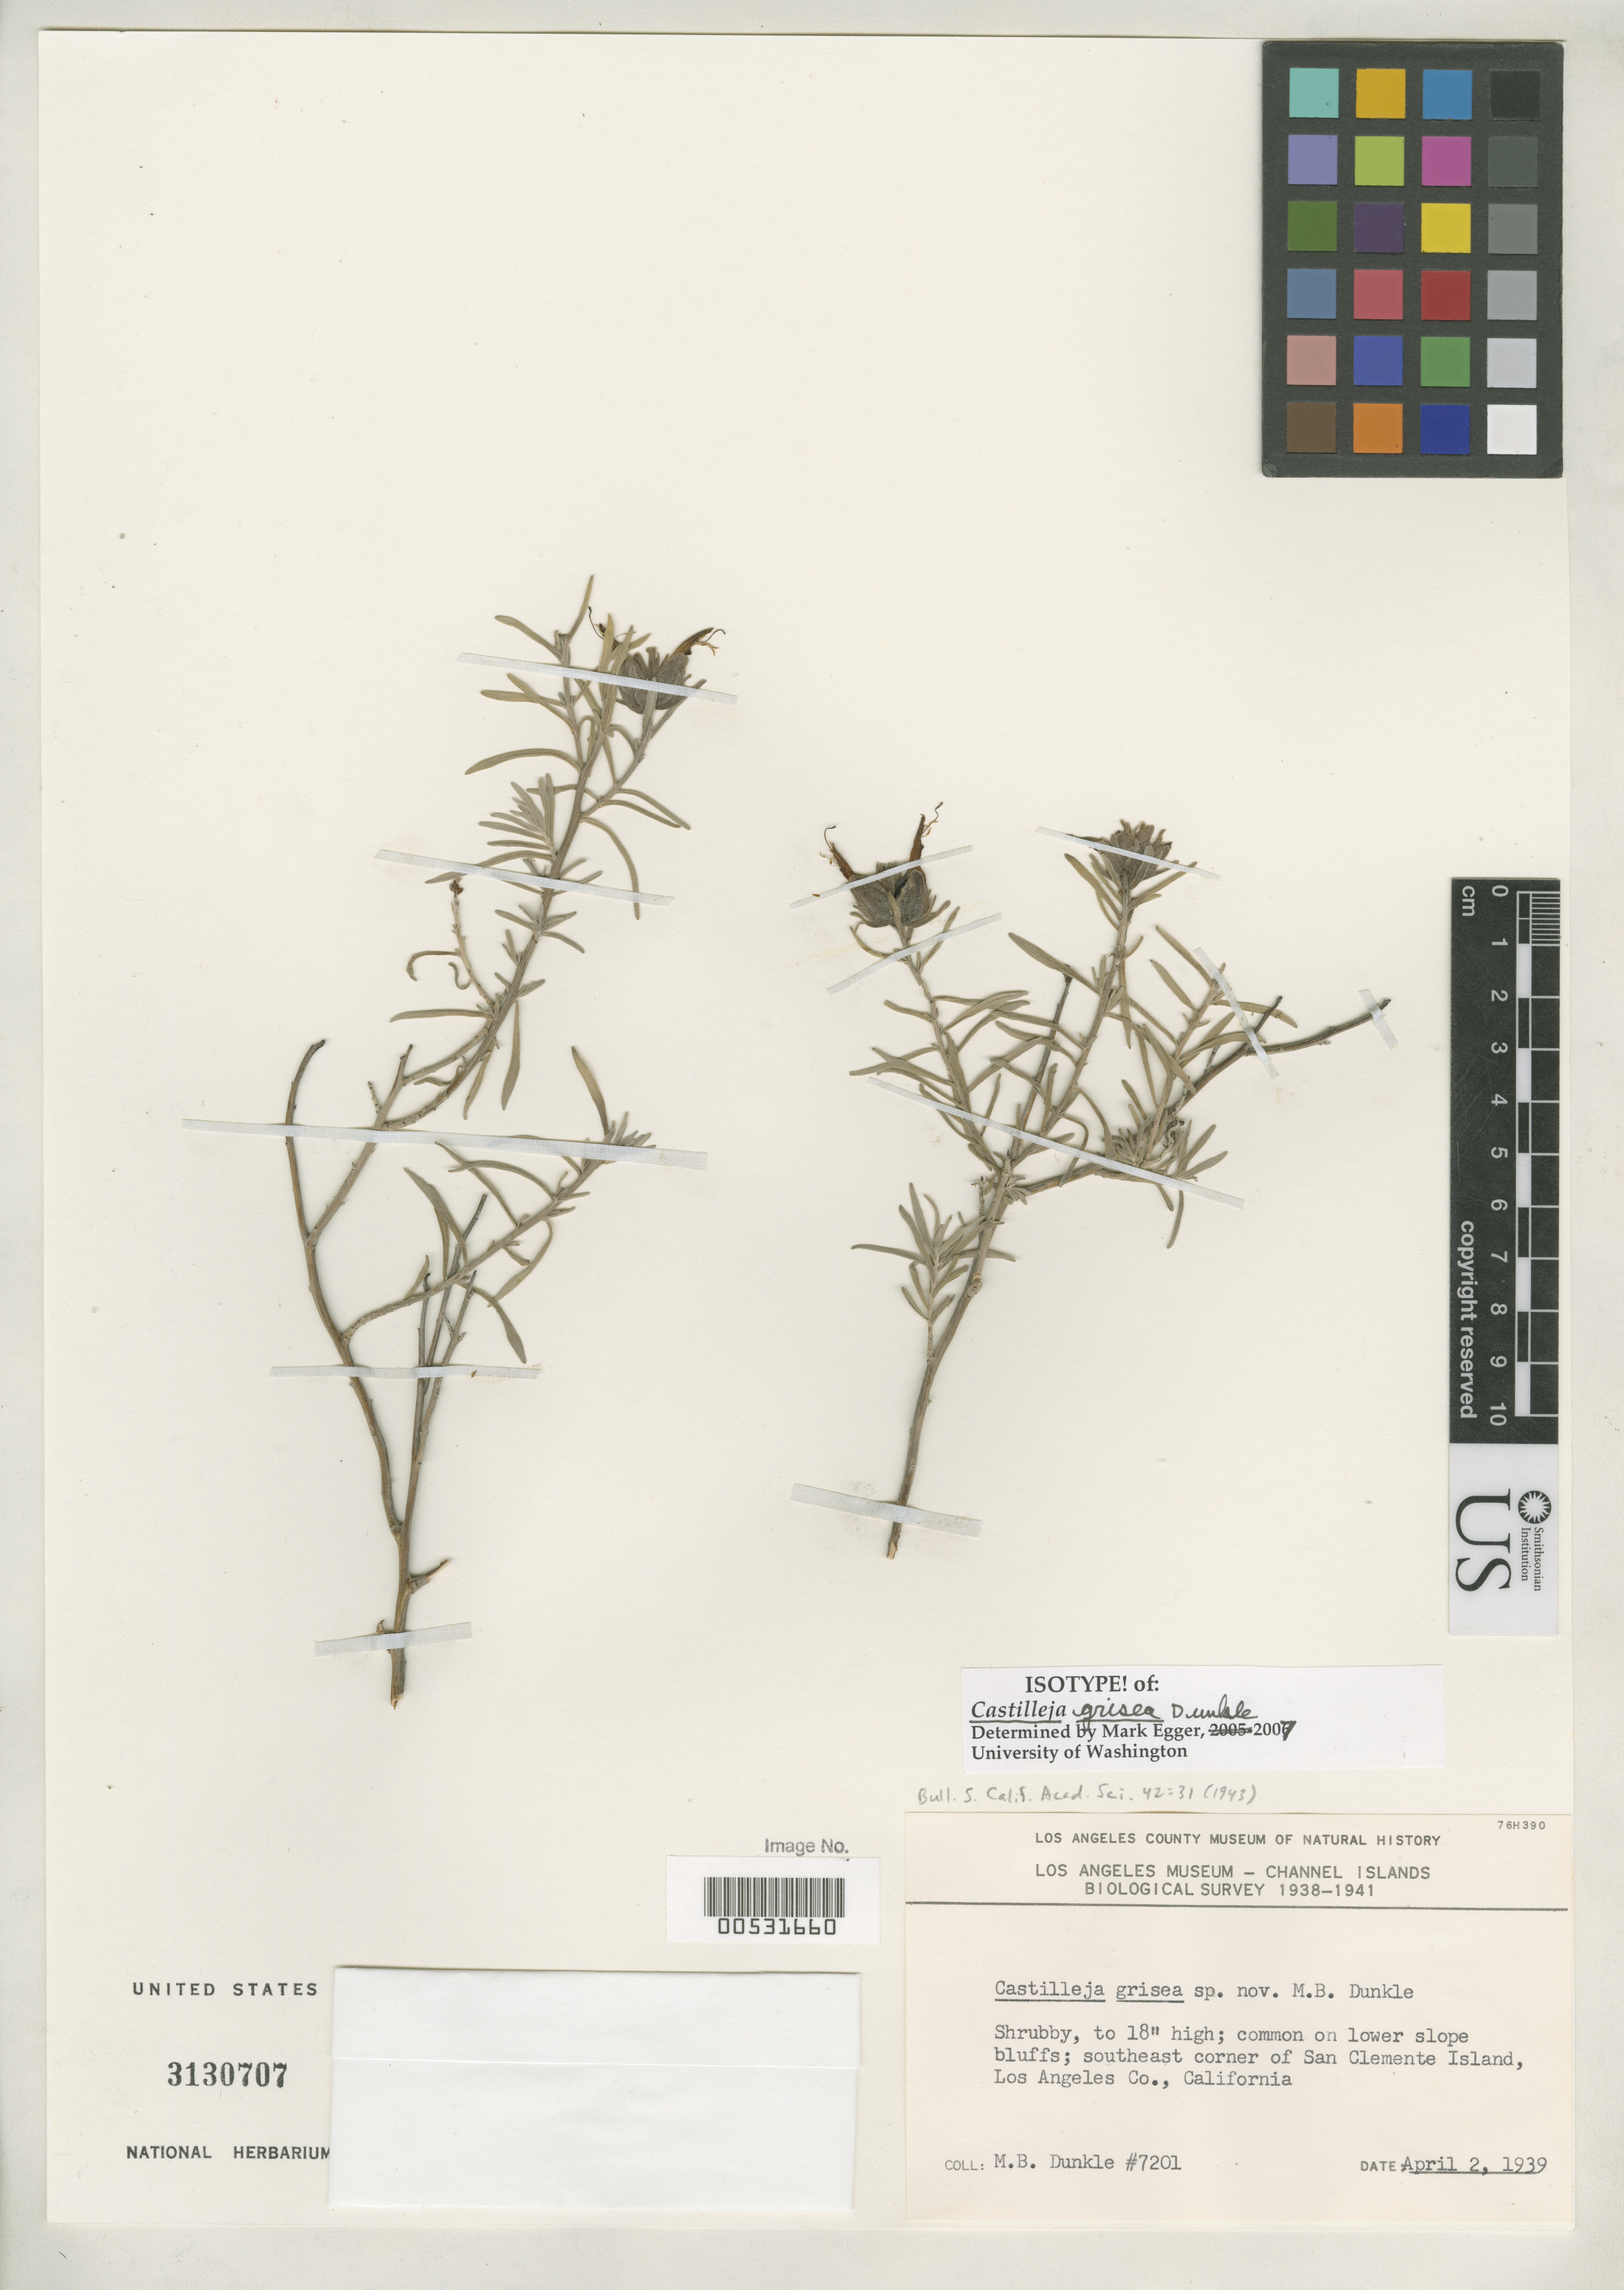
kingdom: Plantae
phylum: Tracheophyta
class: Magnoliopsida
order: Lamiales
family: Orobanchaceae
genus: Castilleja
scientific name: Castilleja grisea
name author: Dunkle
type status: Isotype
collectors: M. Dunkle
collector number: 7201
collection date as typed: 02 Apr 1939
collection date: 1939-04-02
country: United States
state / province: California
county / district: Los Angeles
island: San Clemente Island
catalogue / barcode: US 3130707